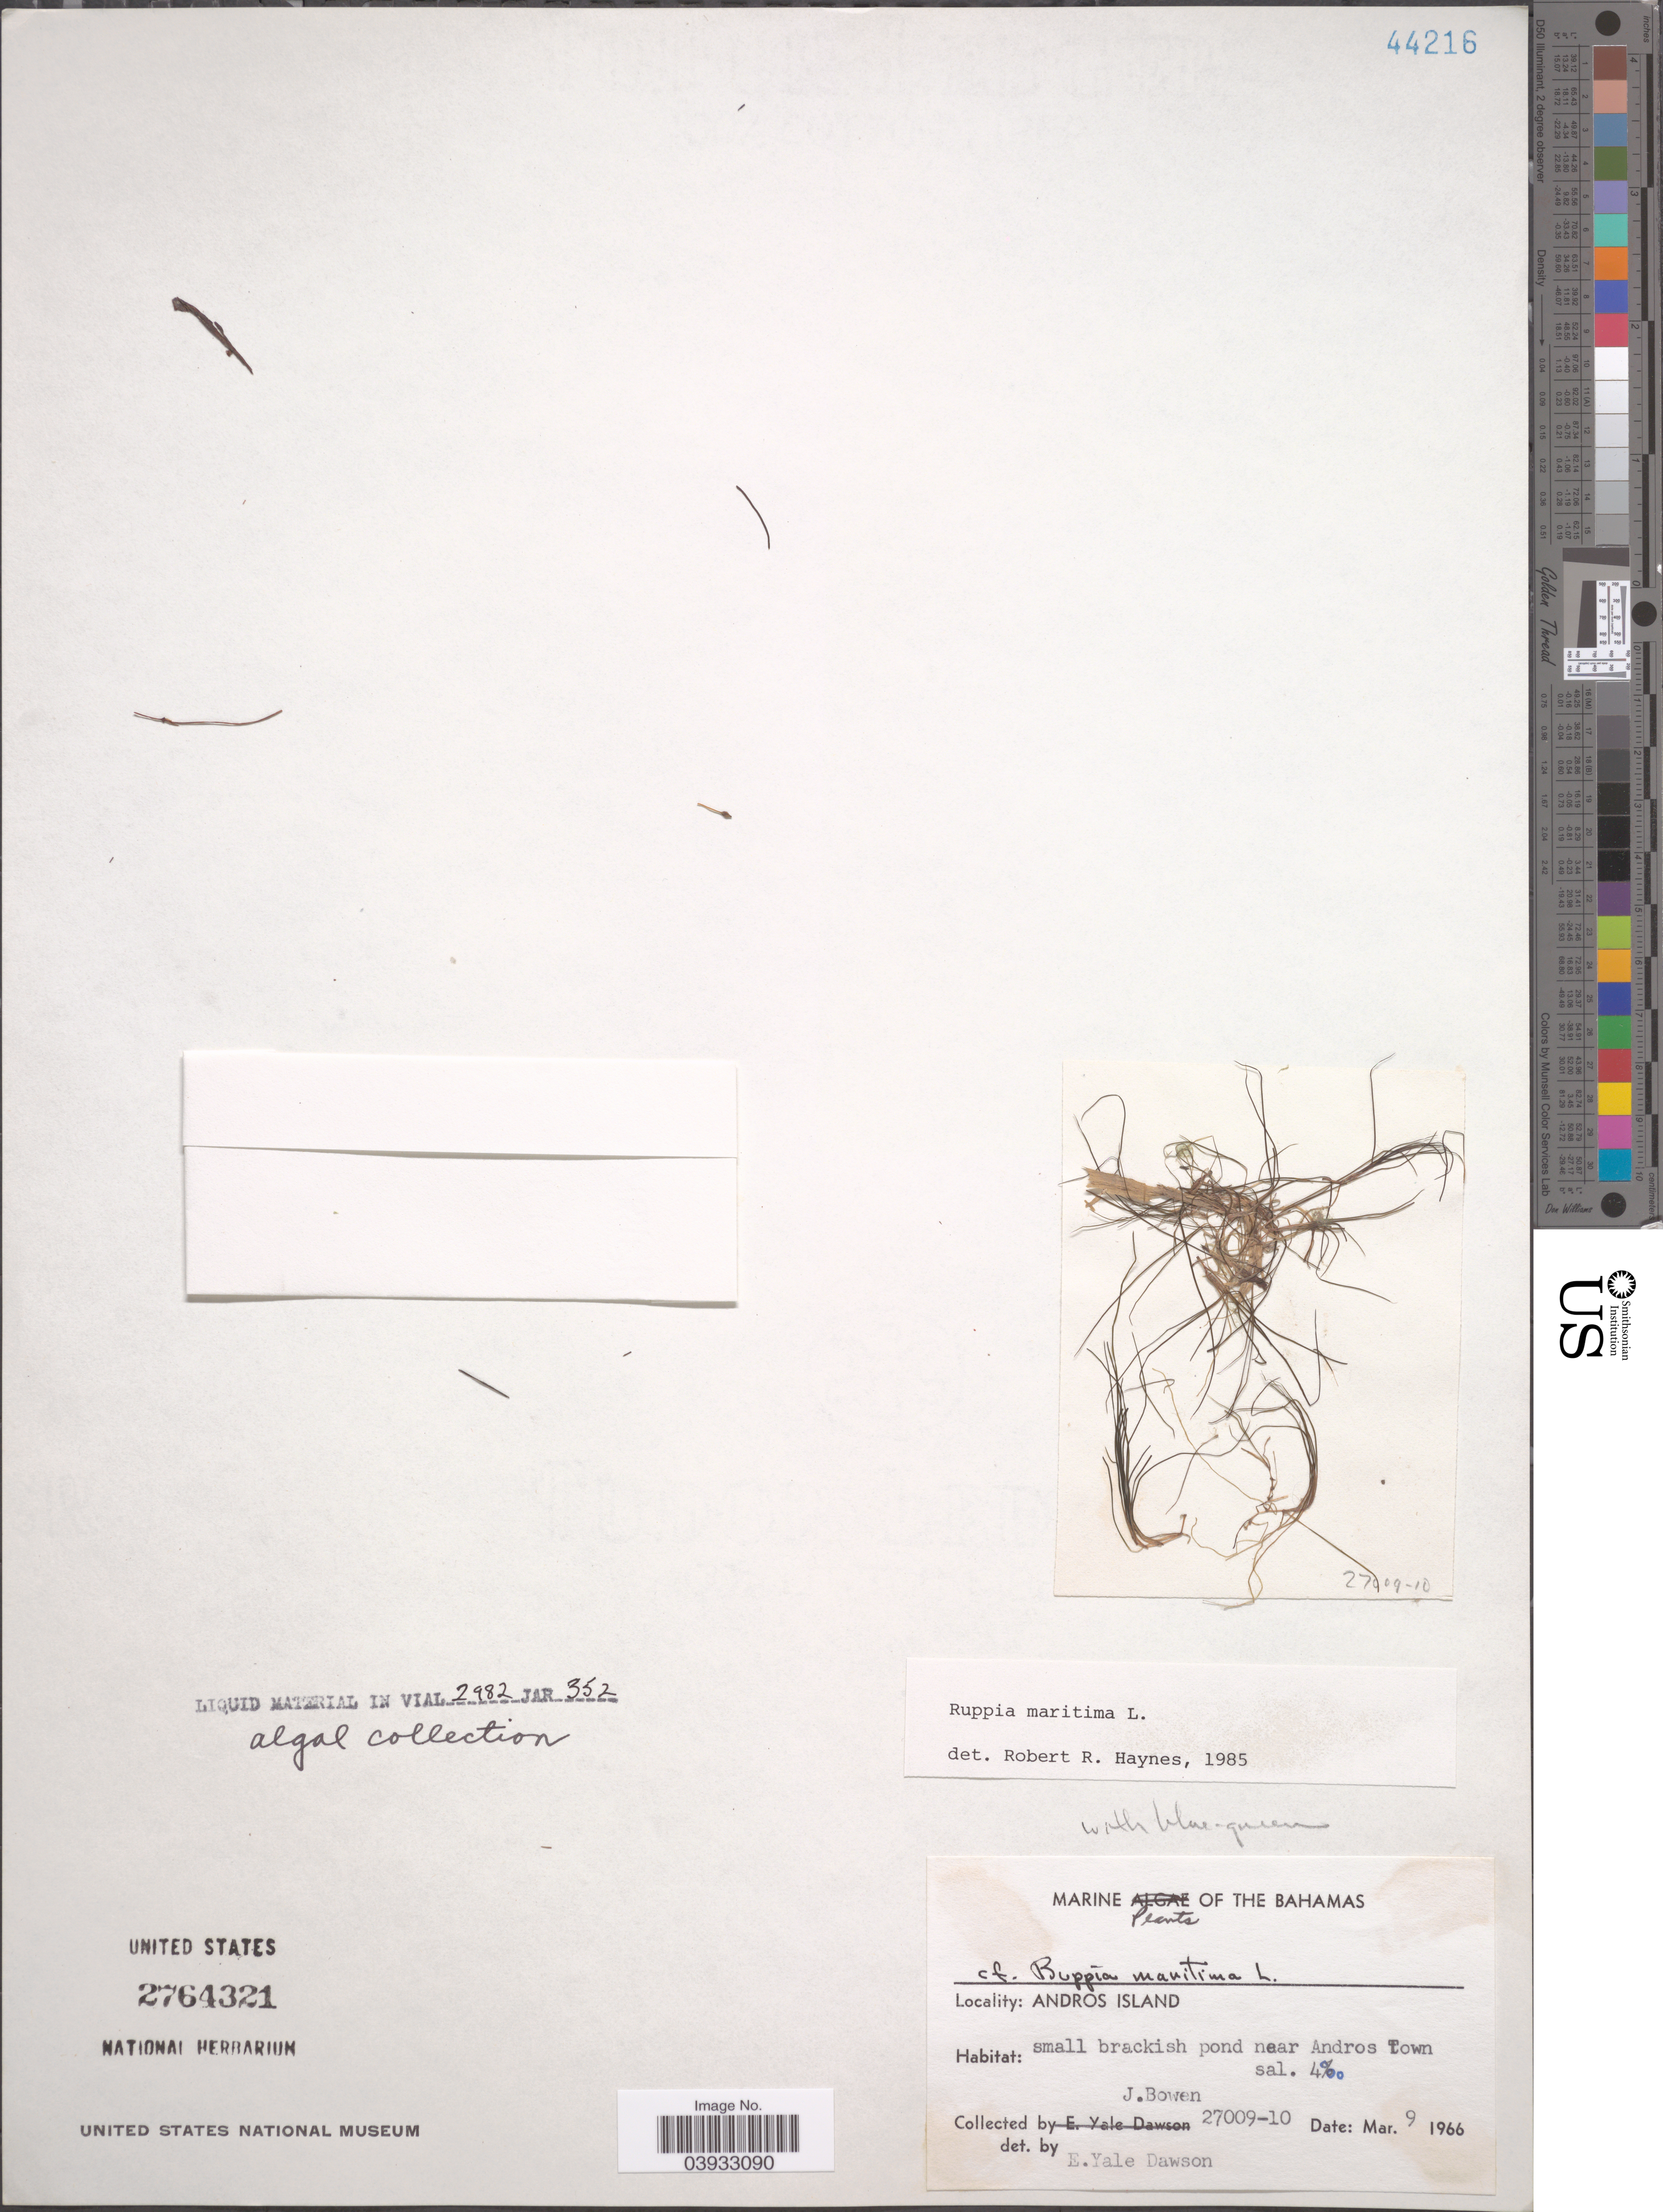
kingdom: Plantae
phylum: Tracheophyta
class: Liliopsida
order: Alismatales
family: Ruppiaceae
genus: Ruppia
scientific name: Ruppia maritima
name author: L.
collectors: J. Bowen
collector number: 27009-10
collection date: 1966-03-09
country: Bahamas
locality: Andros Island. Near Andros Town.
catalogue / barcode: US 2764321